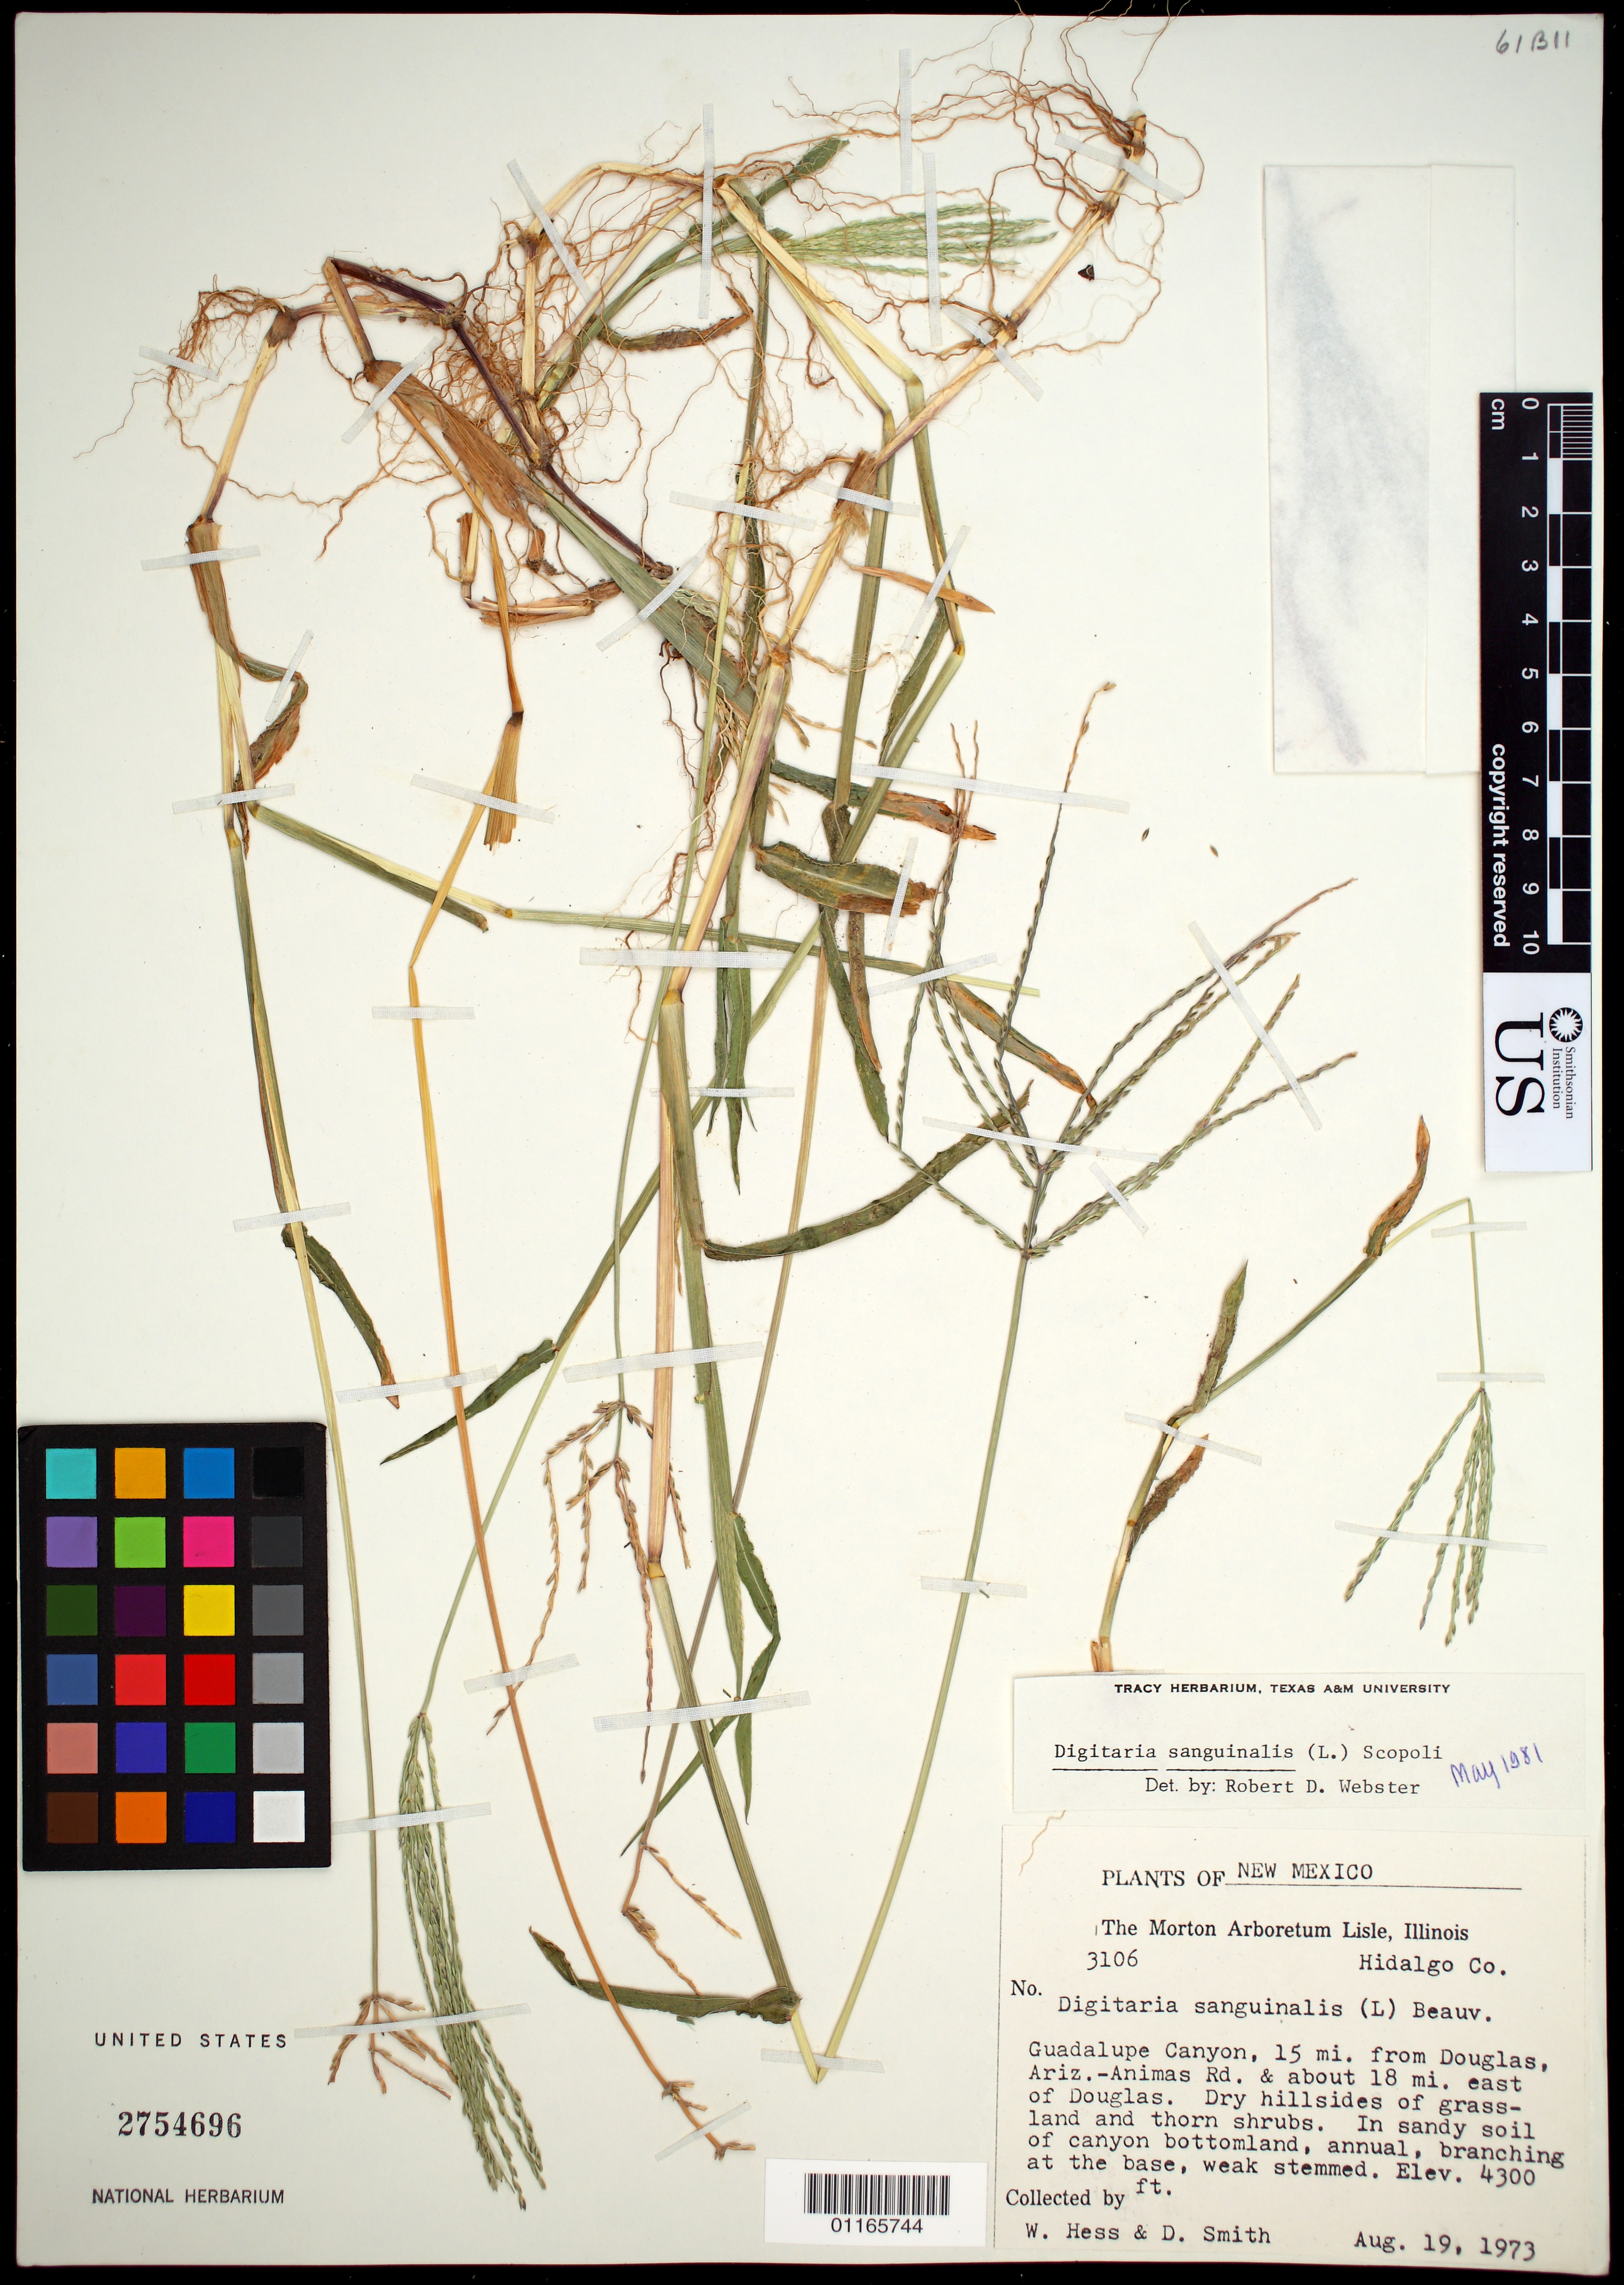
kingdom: Plantae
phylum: Tracheophyta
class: Liliopsida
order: Poales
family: Poaceae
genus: Digitaria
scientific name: Digitaria sanguinalis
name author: (L.) Scop.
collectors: W. Hess & D. Smith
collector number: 3106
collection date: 1973-08-19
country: United States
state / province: New Mexico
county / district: Hidalgo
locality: Guadalupe Canyon, 15 mi. from Douglas, Ariz. -Animas Rd. & about 18 mi. east of Douglas.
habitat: Dry hillsides of grassland and thorn shrubs. In sandy soil of canyon bottomland.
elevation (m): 1311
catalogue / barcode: US 2754696